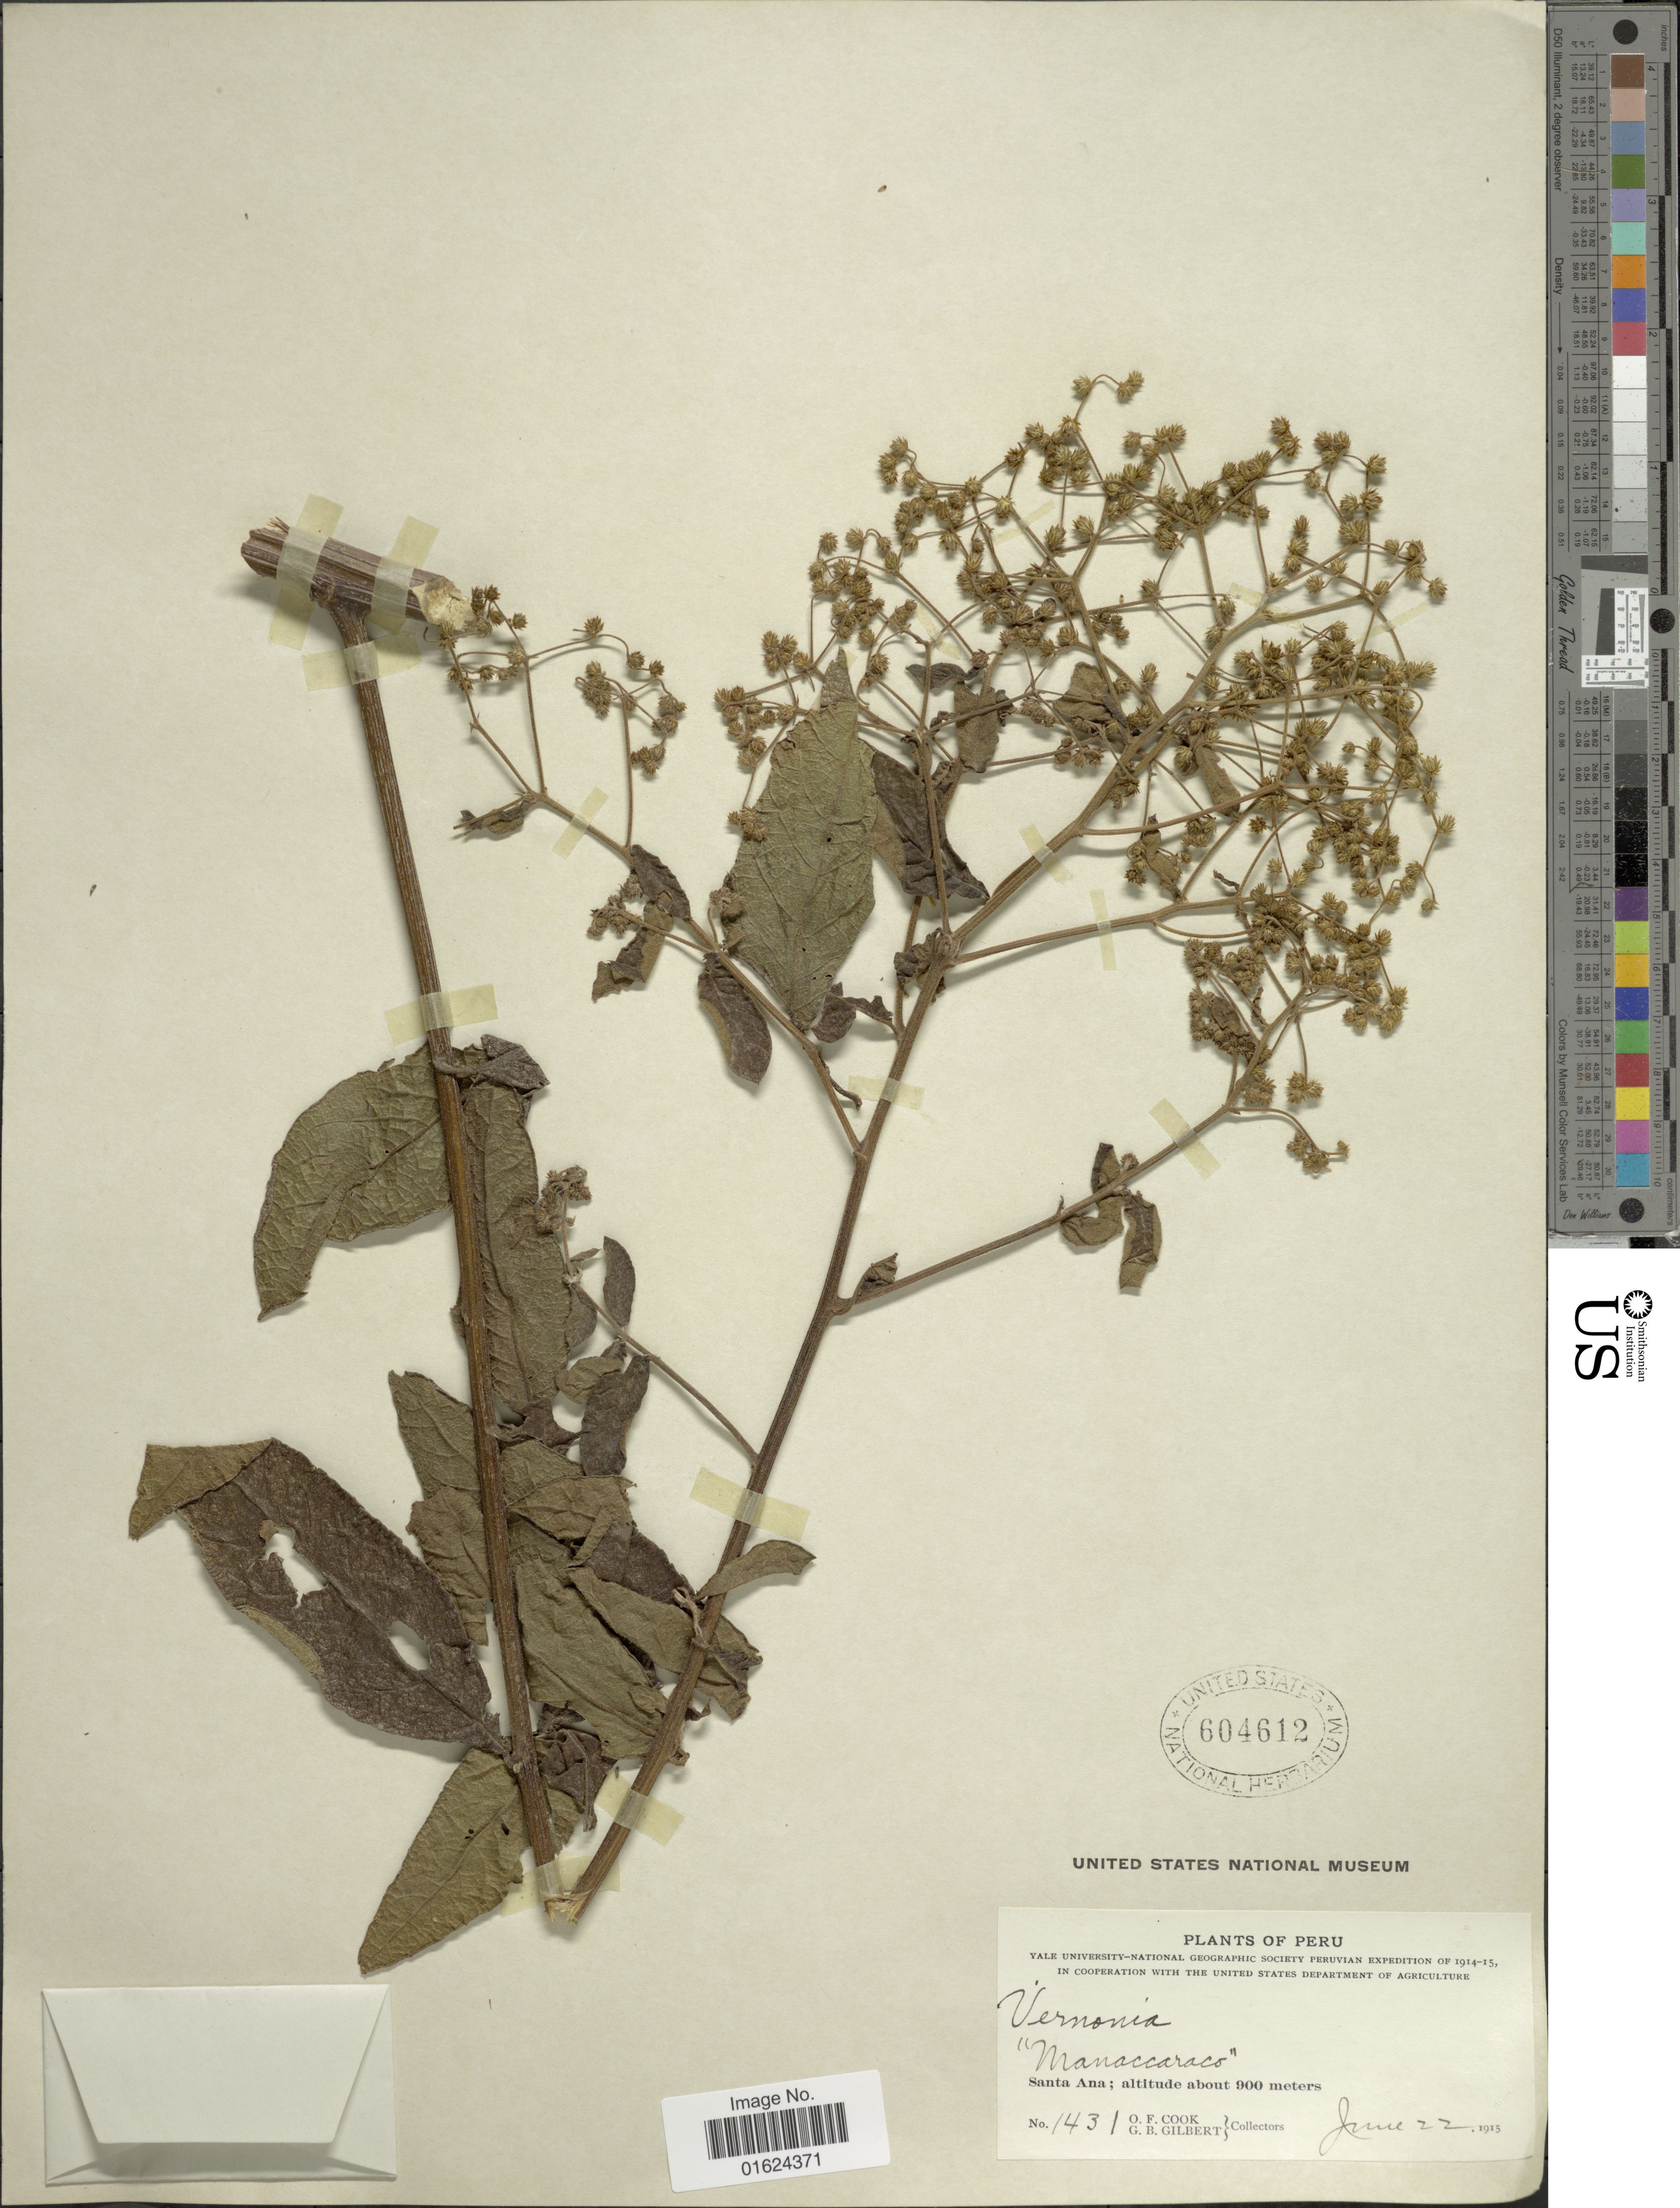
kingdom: Plantae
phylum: Tracheophyta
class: Magnoliopsida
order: Asterales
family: Asteraceae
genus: Vernonanthura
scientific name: Vernonanthura patens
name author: (Kunth) H. Rob.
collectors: O. F. Cook & G. B. Gilbert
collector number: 143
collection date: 1915-06-22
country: Peru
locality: Santa Ana. Peru.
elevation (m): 900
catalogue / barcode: US 604612